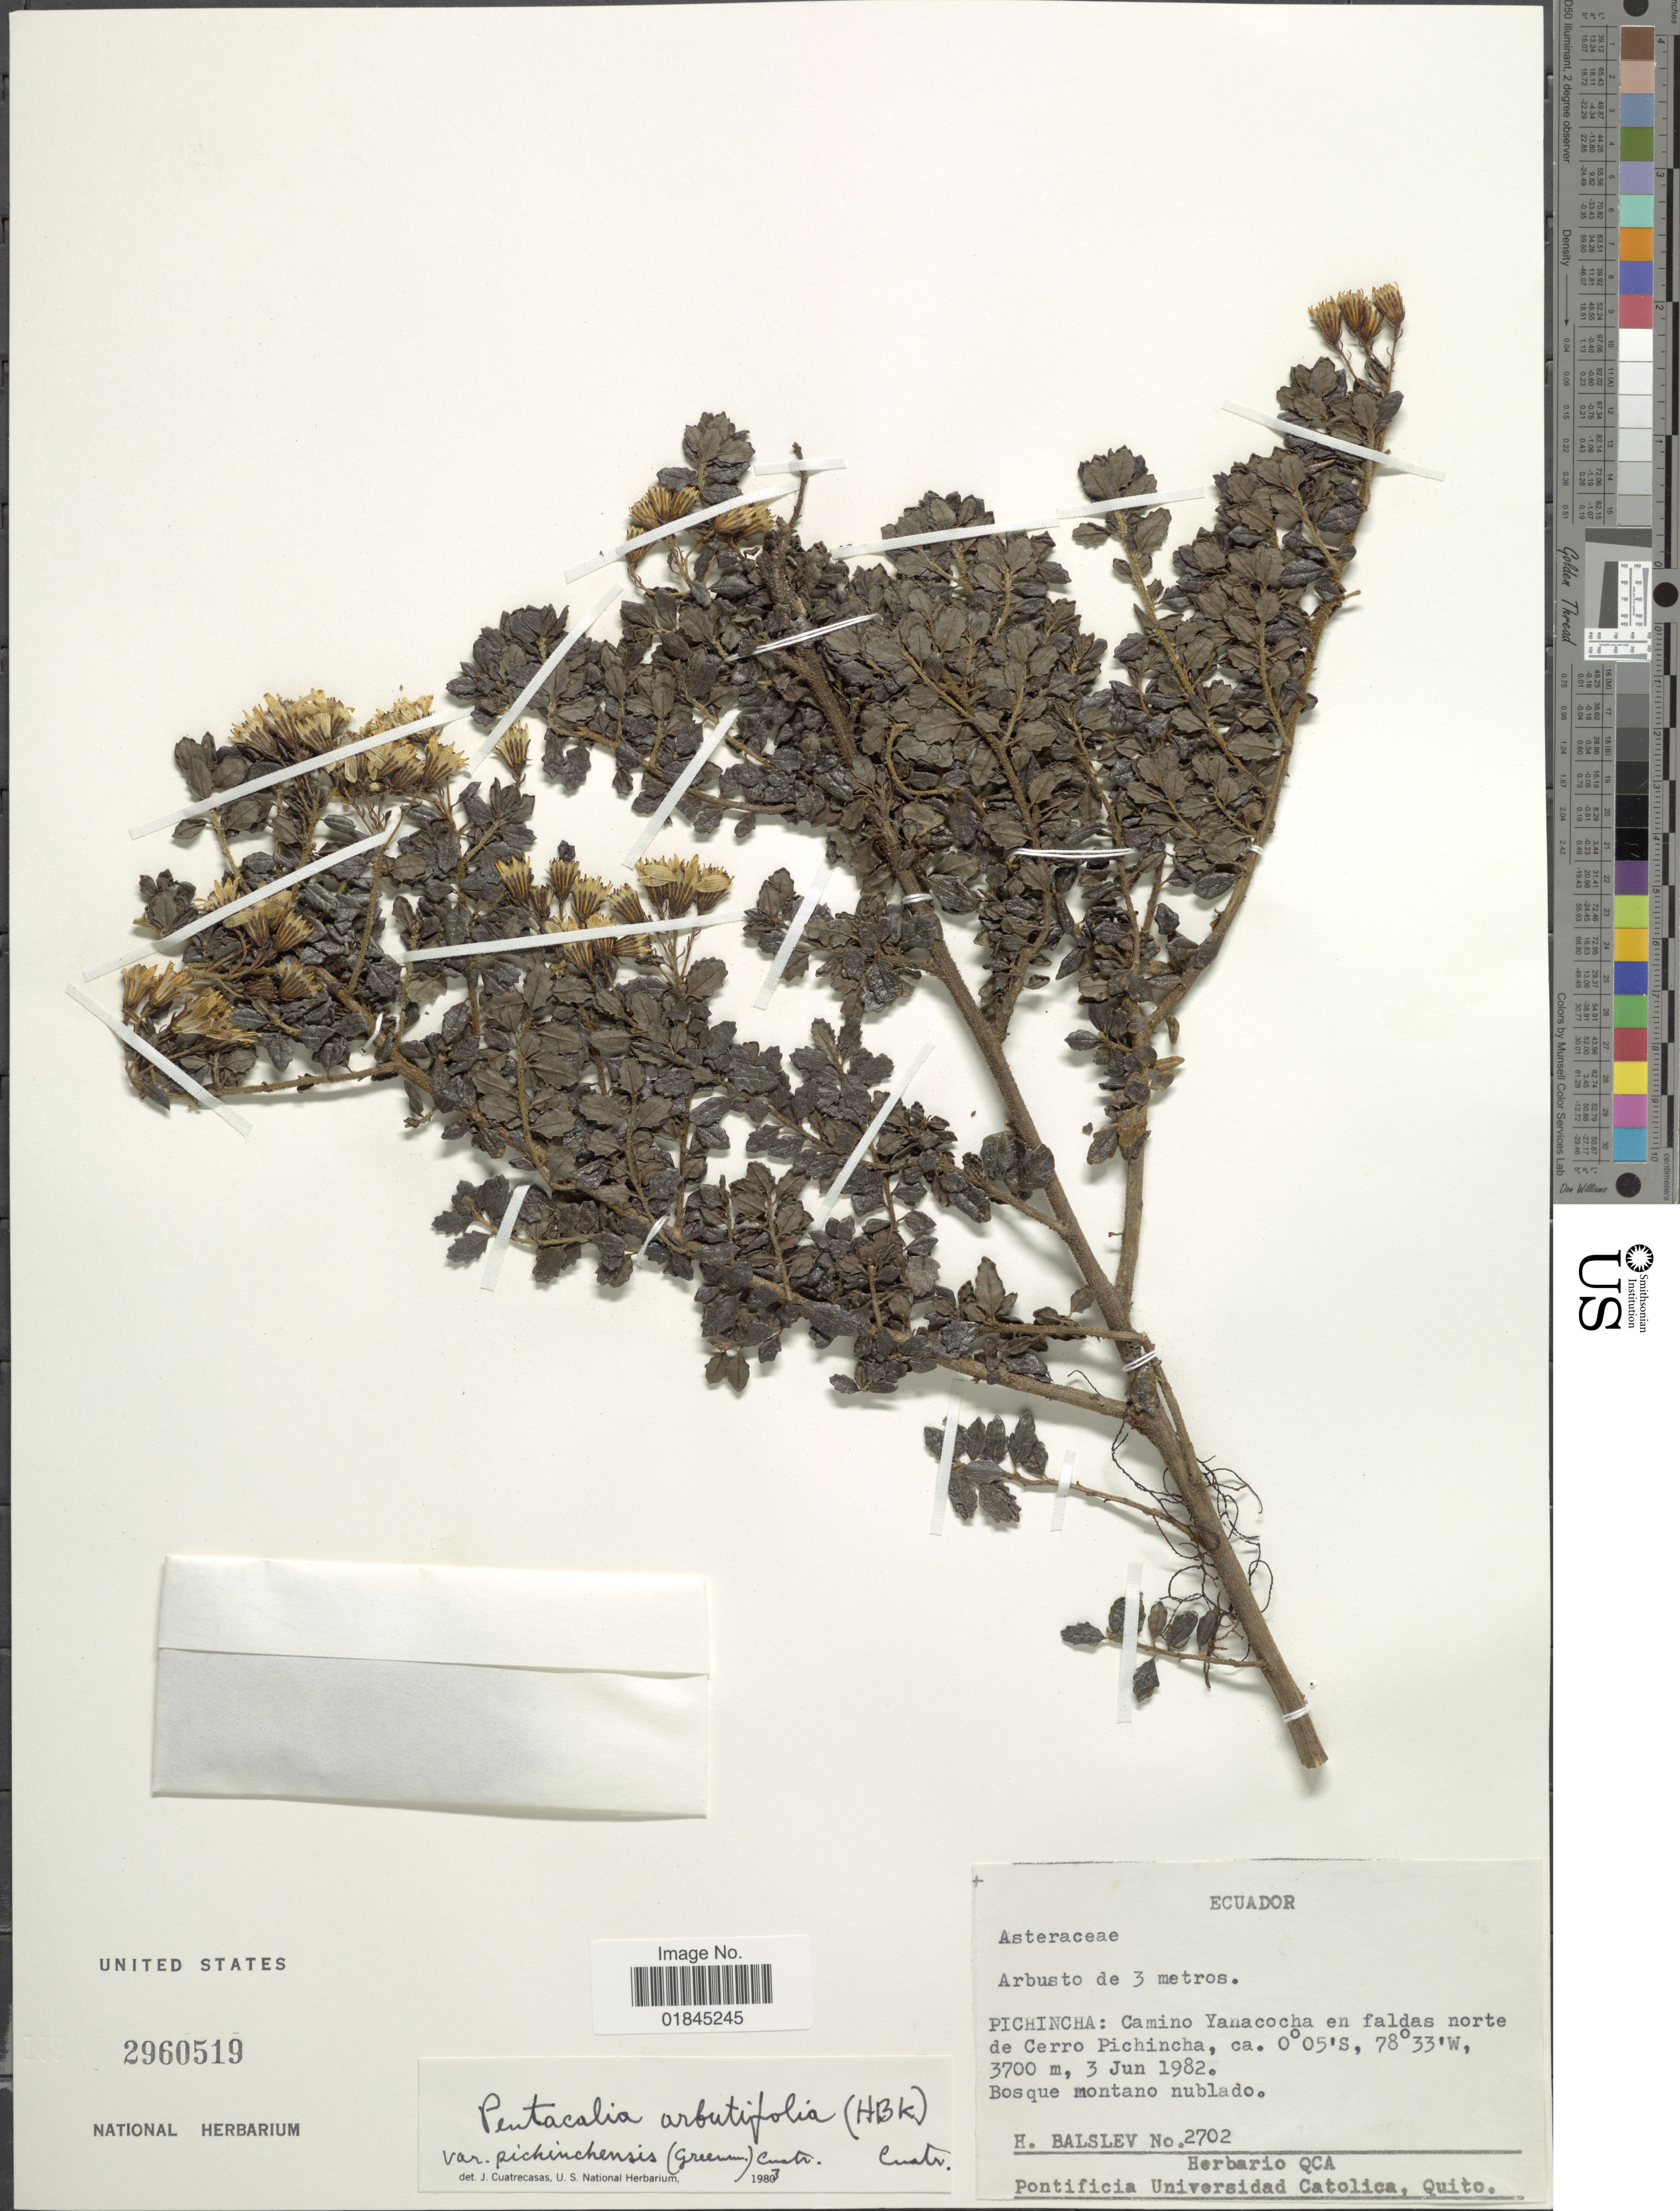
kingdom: Plantae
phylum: Tracheophyta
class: Magnoliopsida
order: Asterales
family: Asteraceae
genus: Pentacalia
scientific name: Pentacalia arbutifolia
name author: (Kunth) Cuatrec.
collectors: H. Balslev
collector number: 2702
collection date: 1982-06-03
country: Ecuador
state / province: Pichincha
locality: Pichincha: Camino Yanacocha en faldas norte de Cerro Pichincha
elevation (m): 3700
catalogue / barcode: US 2960519